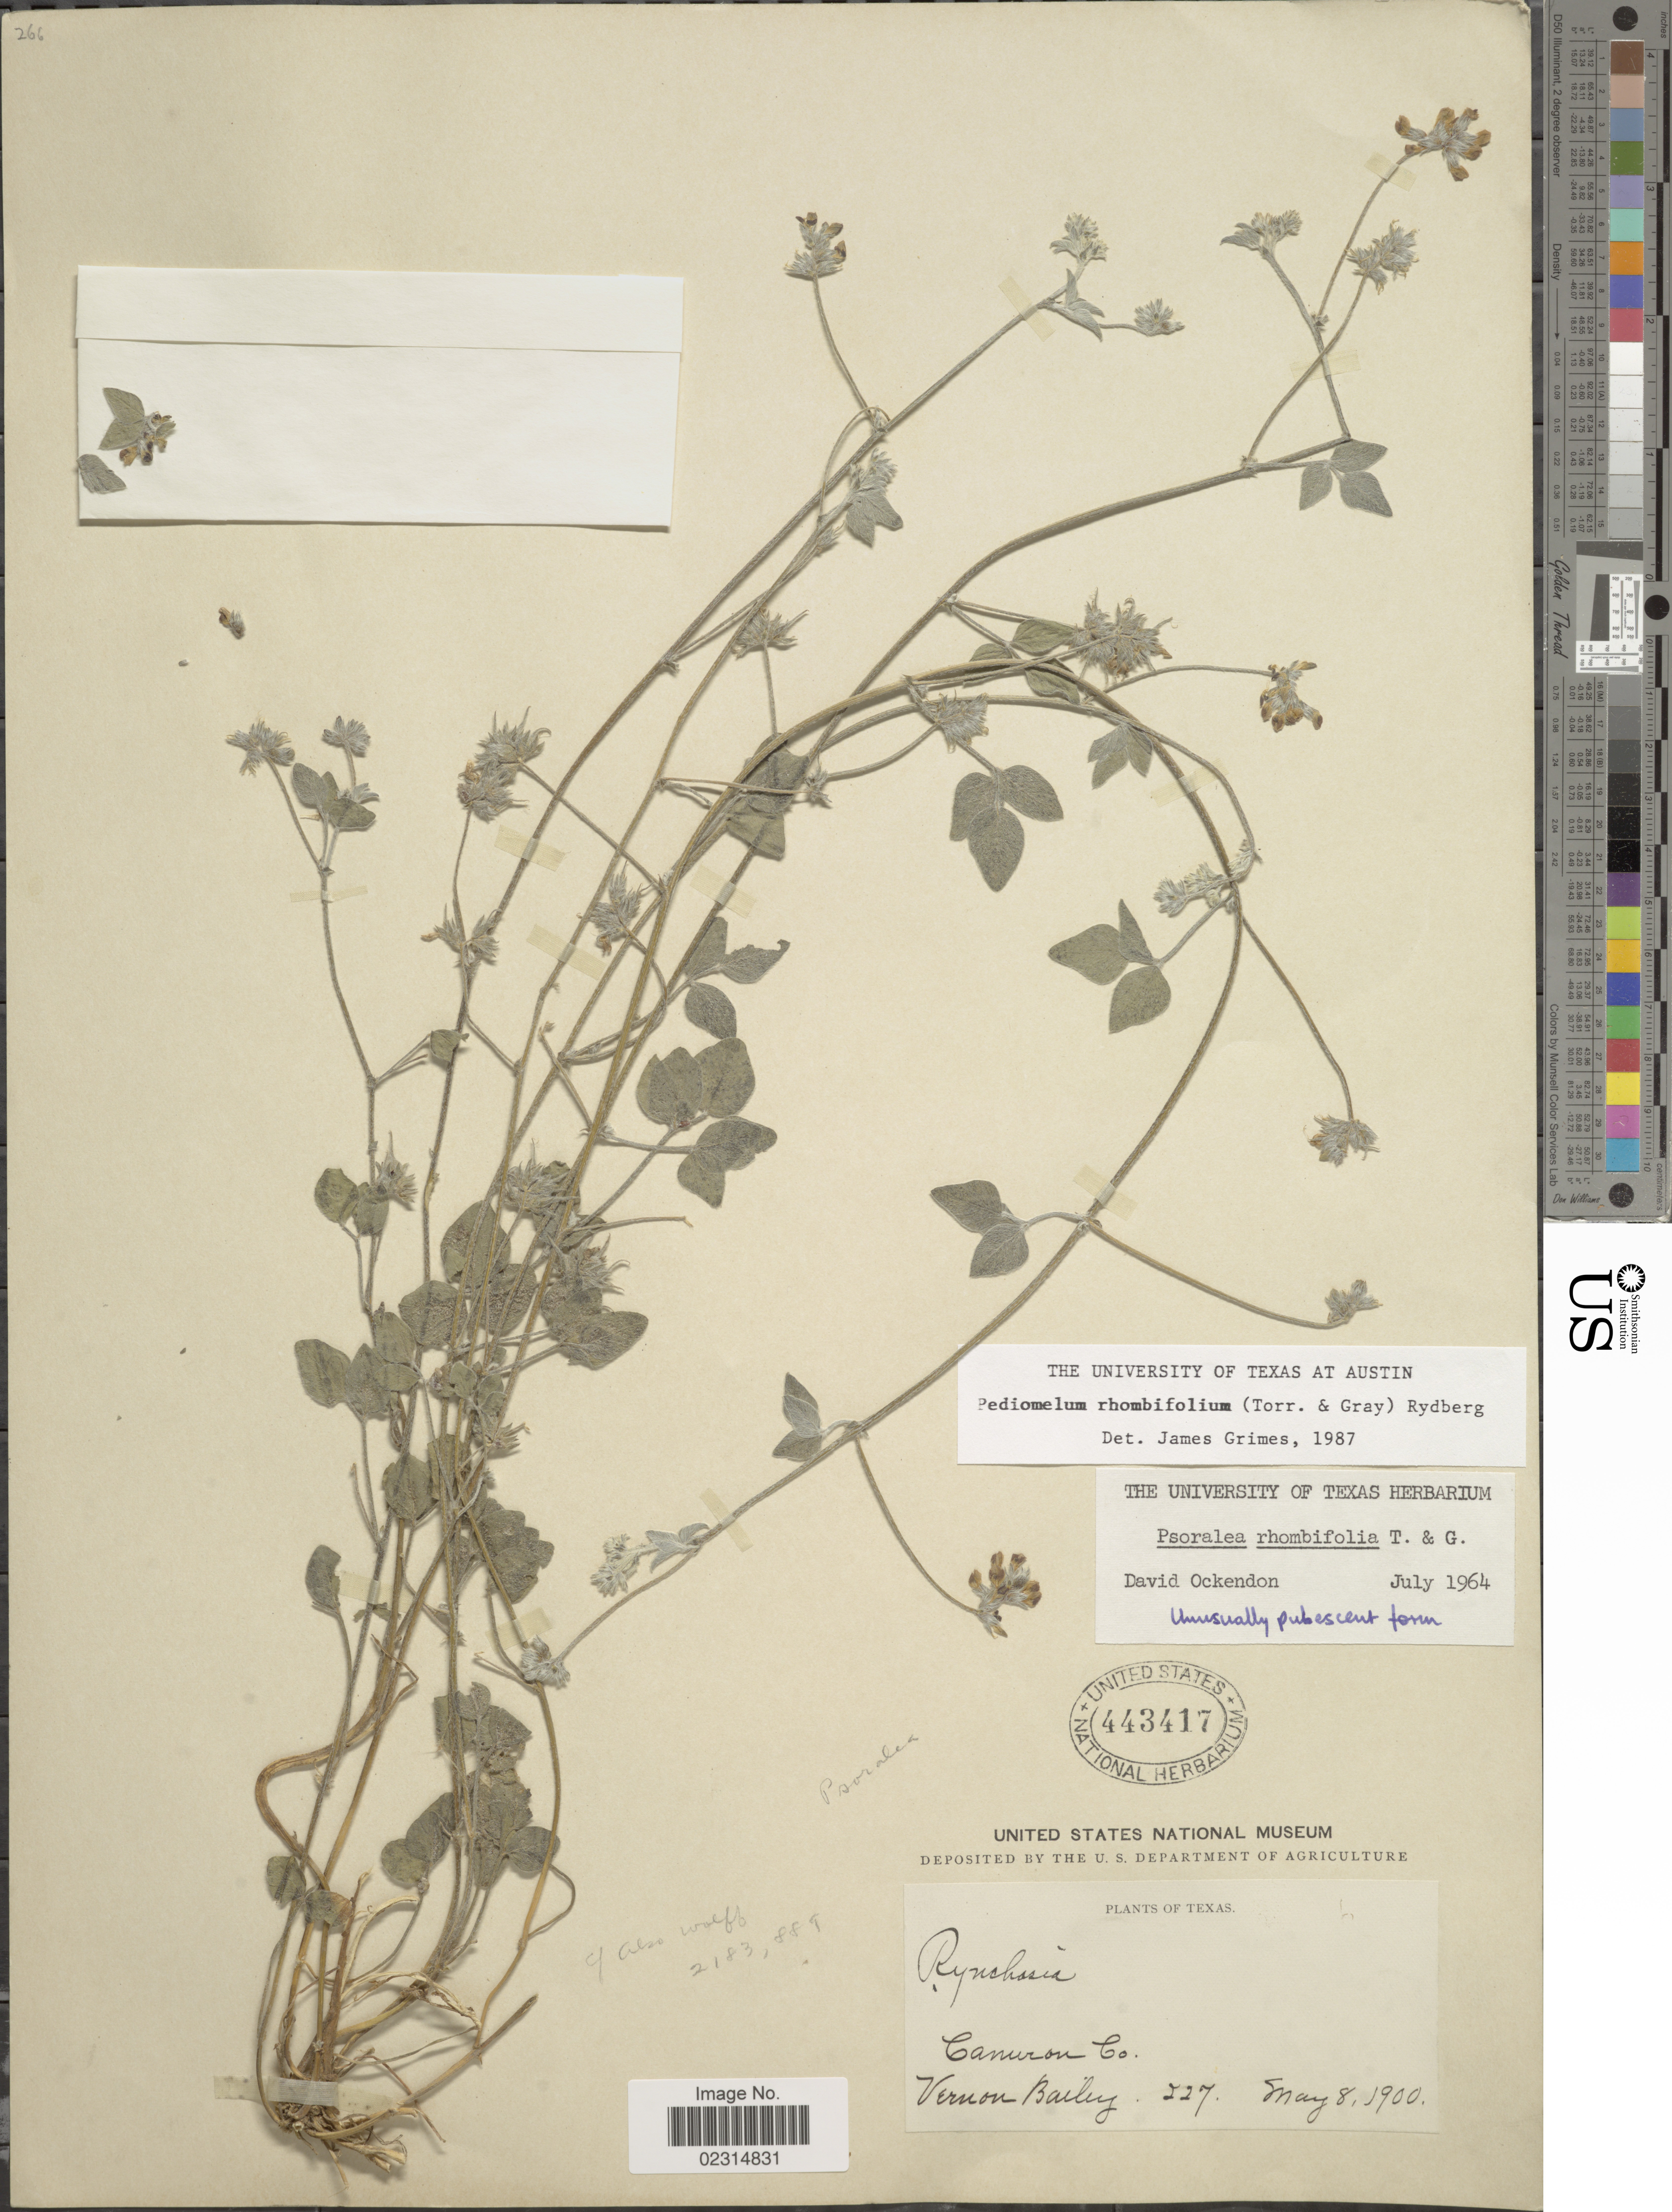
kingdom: Plantae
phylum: Tracheophyta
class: Magnoliopsida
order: Fabales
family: Fabaceae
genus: Pediomelum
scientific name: Pediomelum rhombifolium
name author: (Torr. & A. Gray) Rydb.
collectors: V. O. Bailey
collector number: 227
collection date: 1900-05-08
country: United States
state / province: Texas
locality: Cameron Co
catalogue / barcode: US 443417